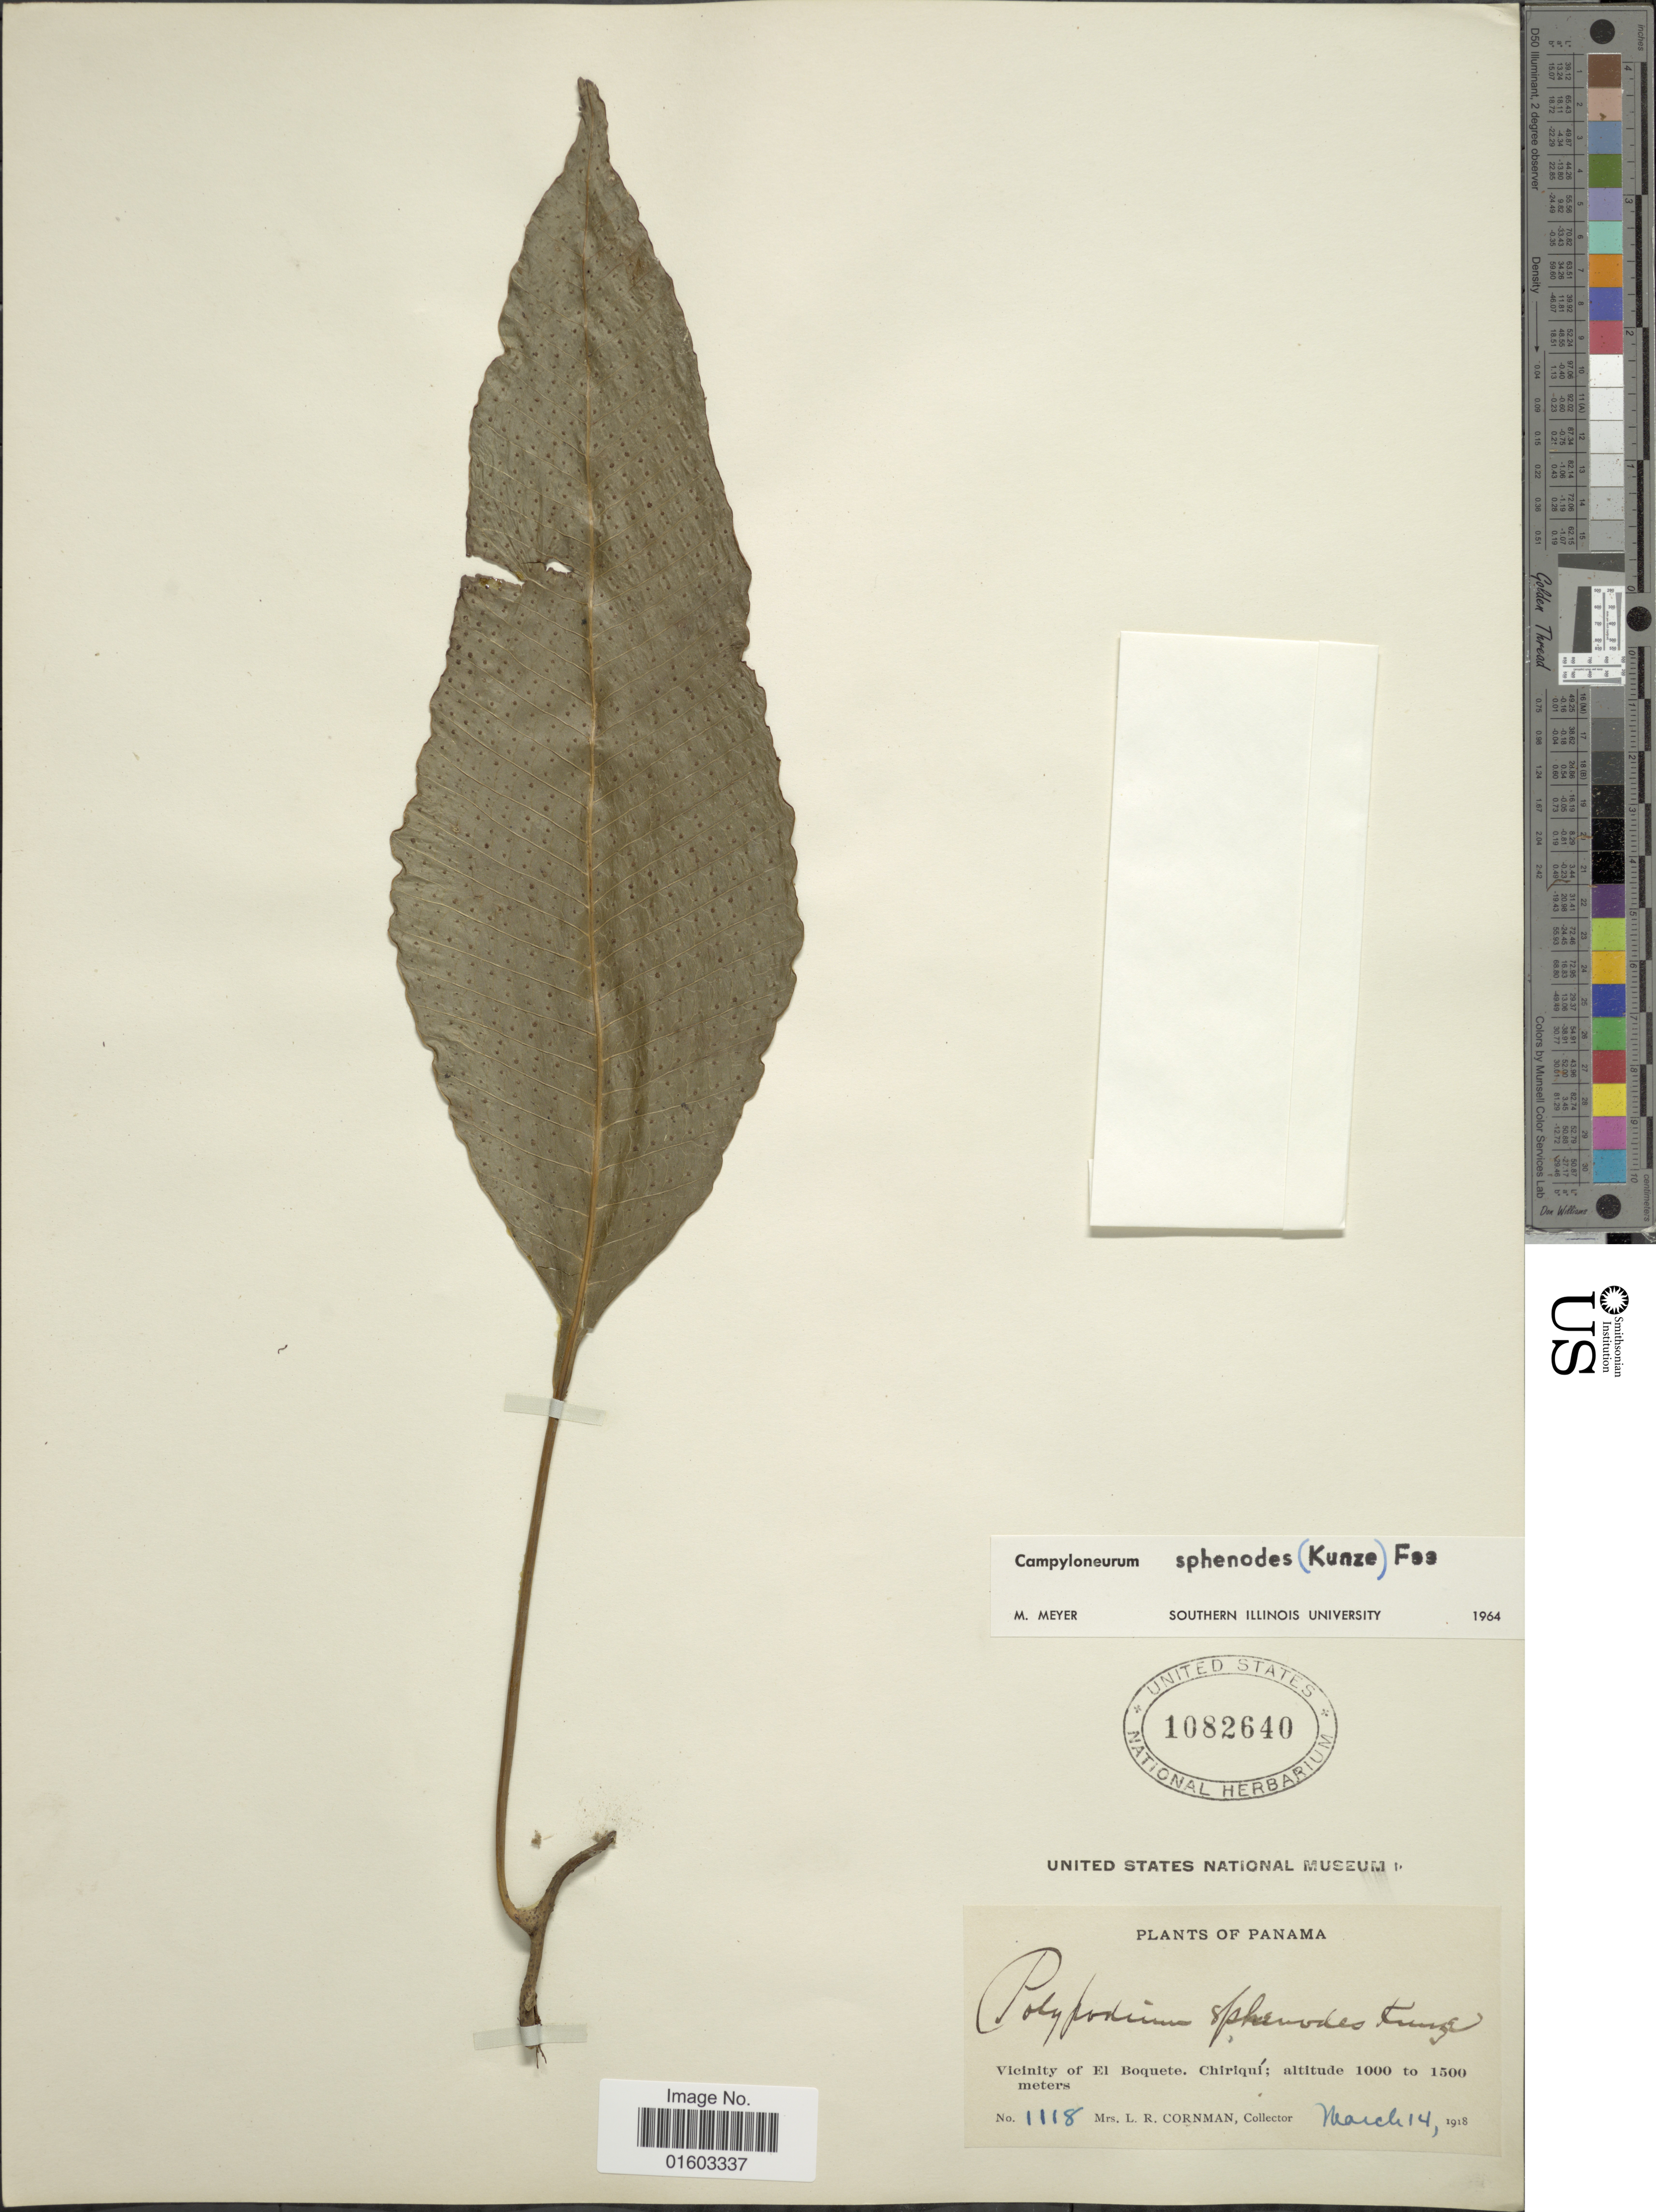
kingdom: Plantae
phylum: Tracheophyta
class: Polypodiopsida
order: Polypodiales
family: Polypodiaceae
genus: Campyloneurum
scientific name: Campyloneurum wercklei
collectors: L. Cornman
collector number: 1118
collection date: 1918-03-14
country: Panama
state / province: Chiriqui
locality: Vicinity of El Boquete, Chiriqui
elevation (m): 1000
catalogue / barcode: US 1082640